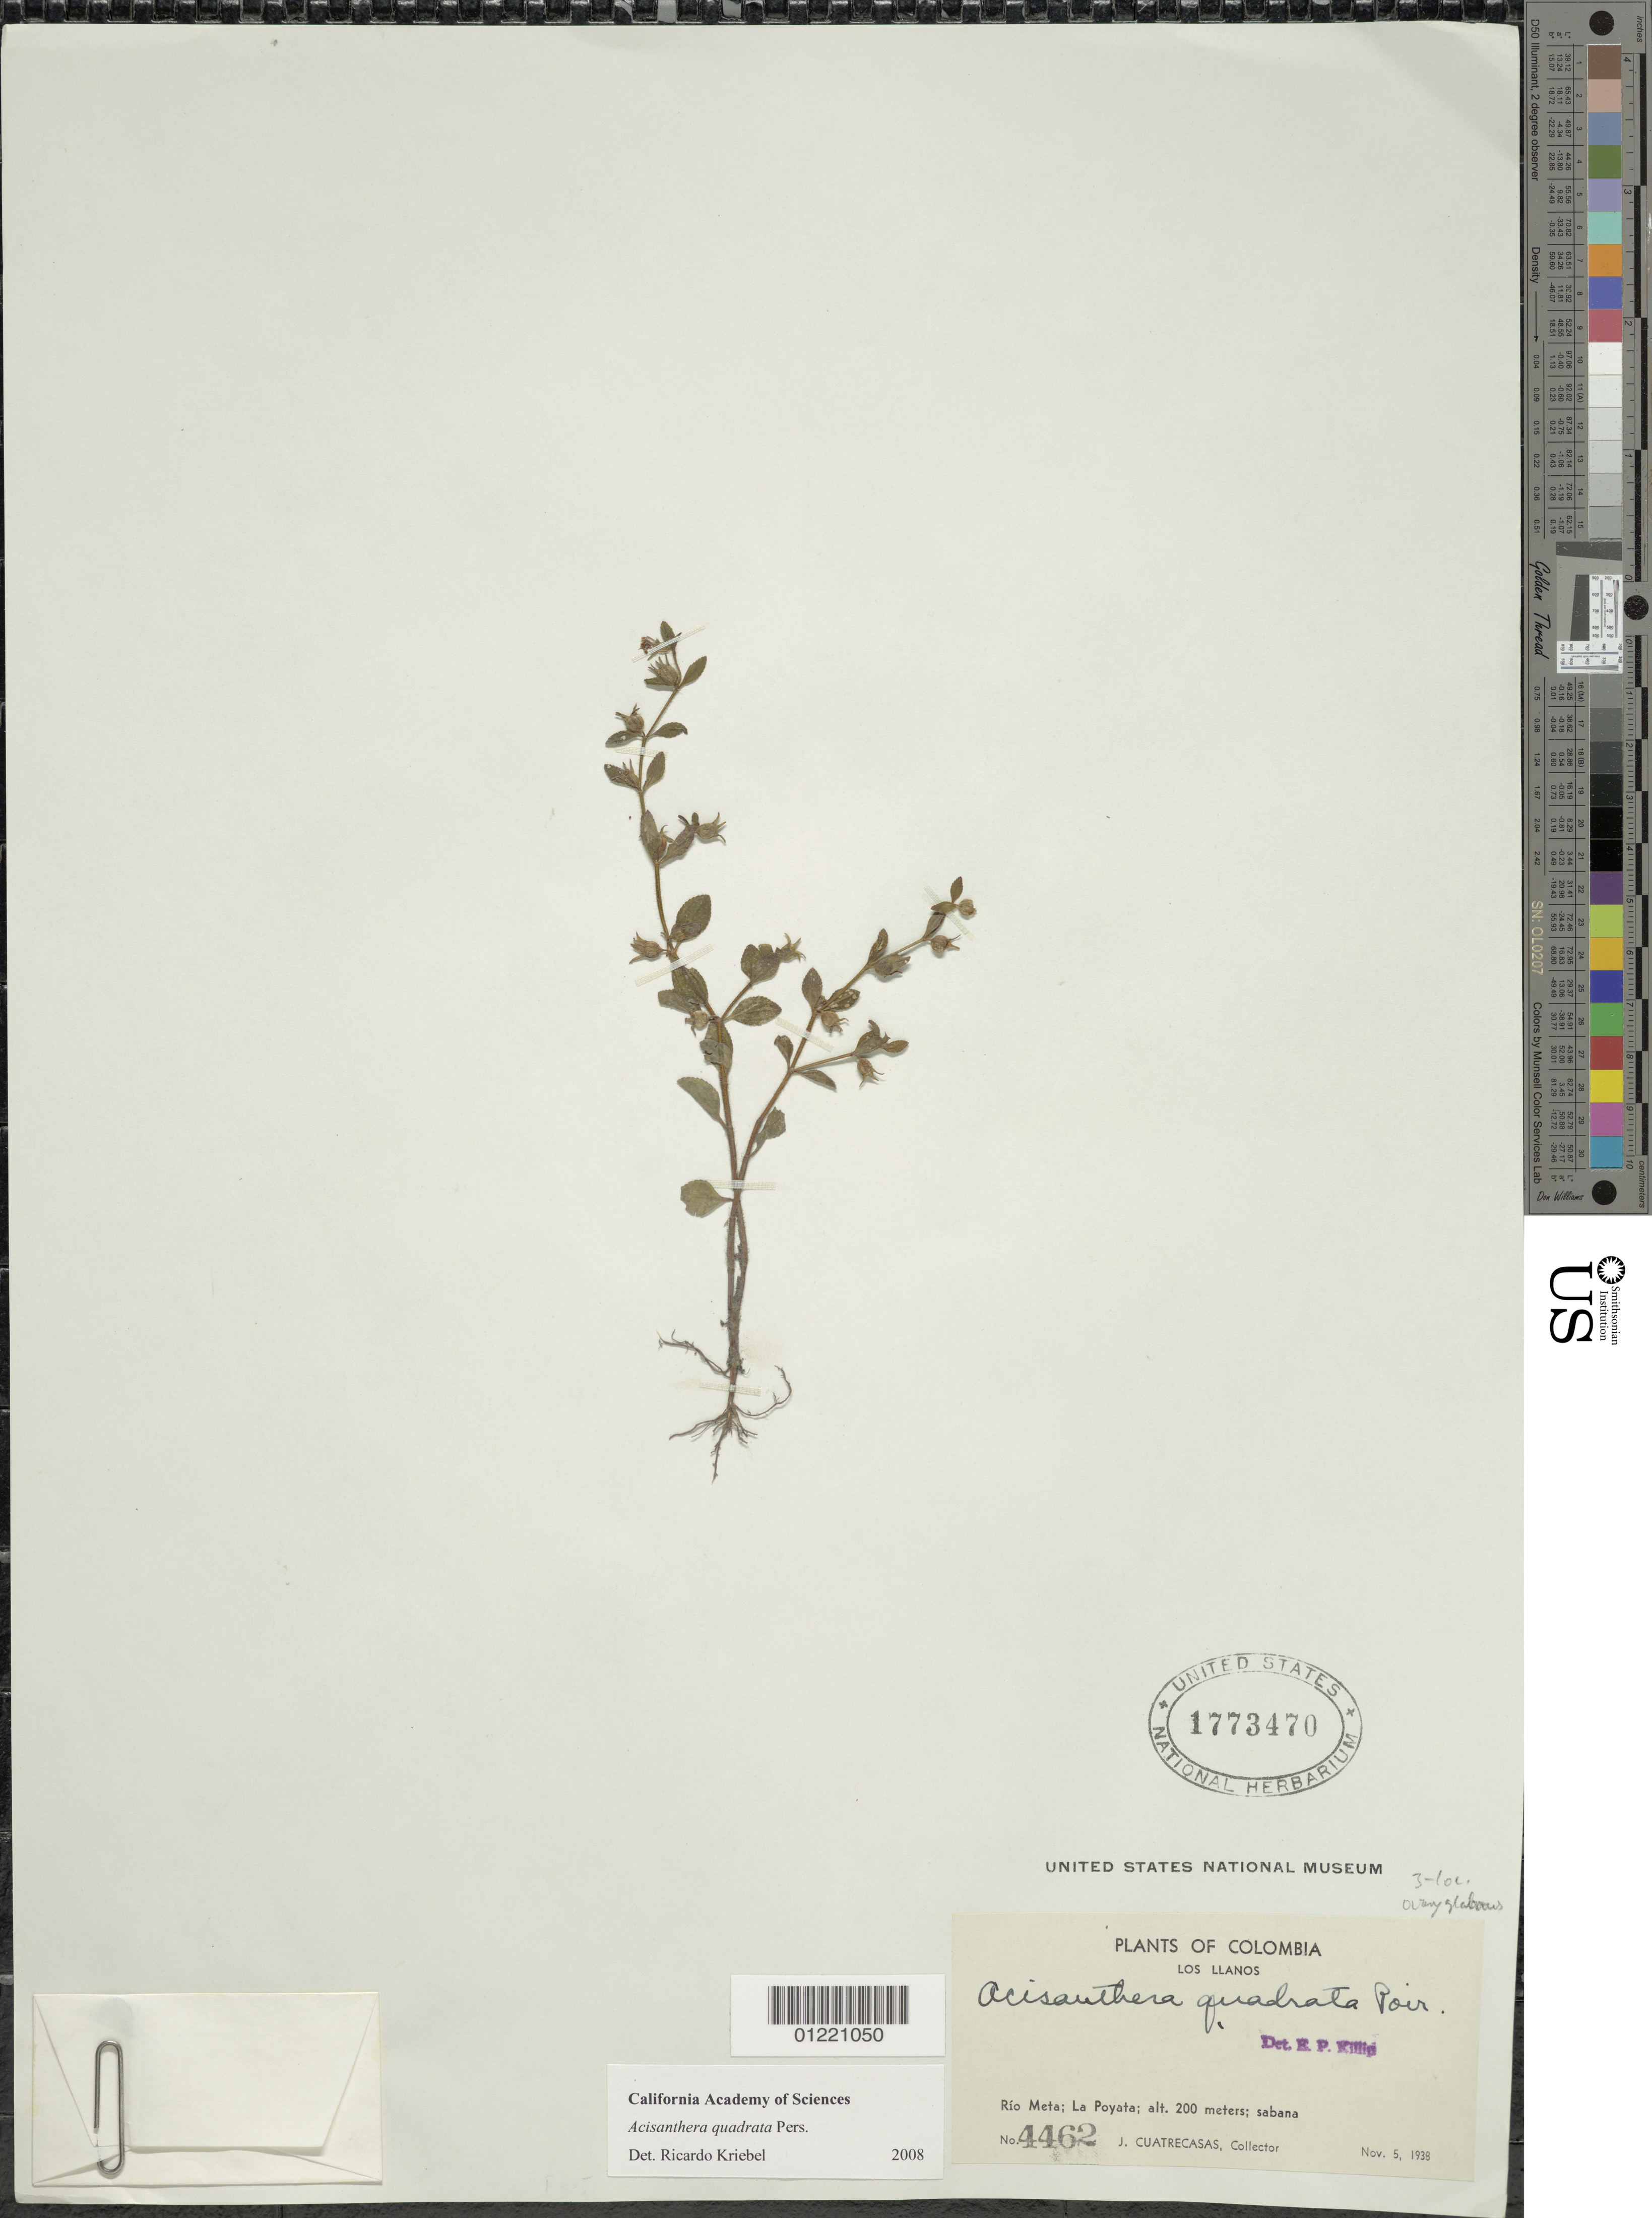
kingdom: Plantae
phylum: Tracheophyta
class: Magnoliopsida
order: Myrtales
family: Melastomataceae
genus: Acisanthera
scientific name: Acisanthera erecta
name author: Gleason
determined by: Nunes da Silva, Diego, (RB), Jardim Botanico do Rio de Janeiro - Herbario (BRAZIL)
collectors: J. Cuatrecasas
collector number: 4462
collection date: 1938-11-05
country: Colombia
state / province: Los Llanos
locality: Río Meta; La Poyata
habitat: sabana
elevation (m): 200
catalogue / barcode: US 1773470